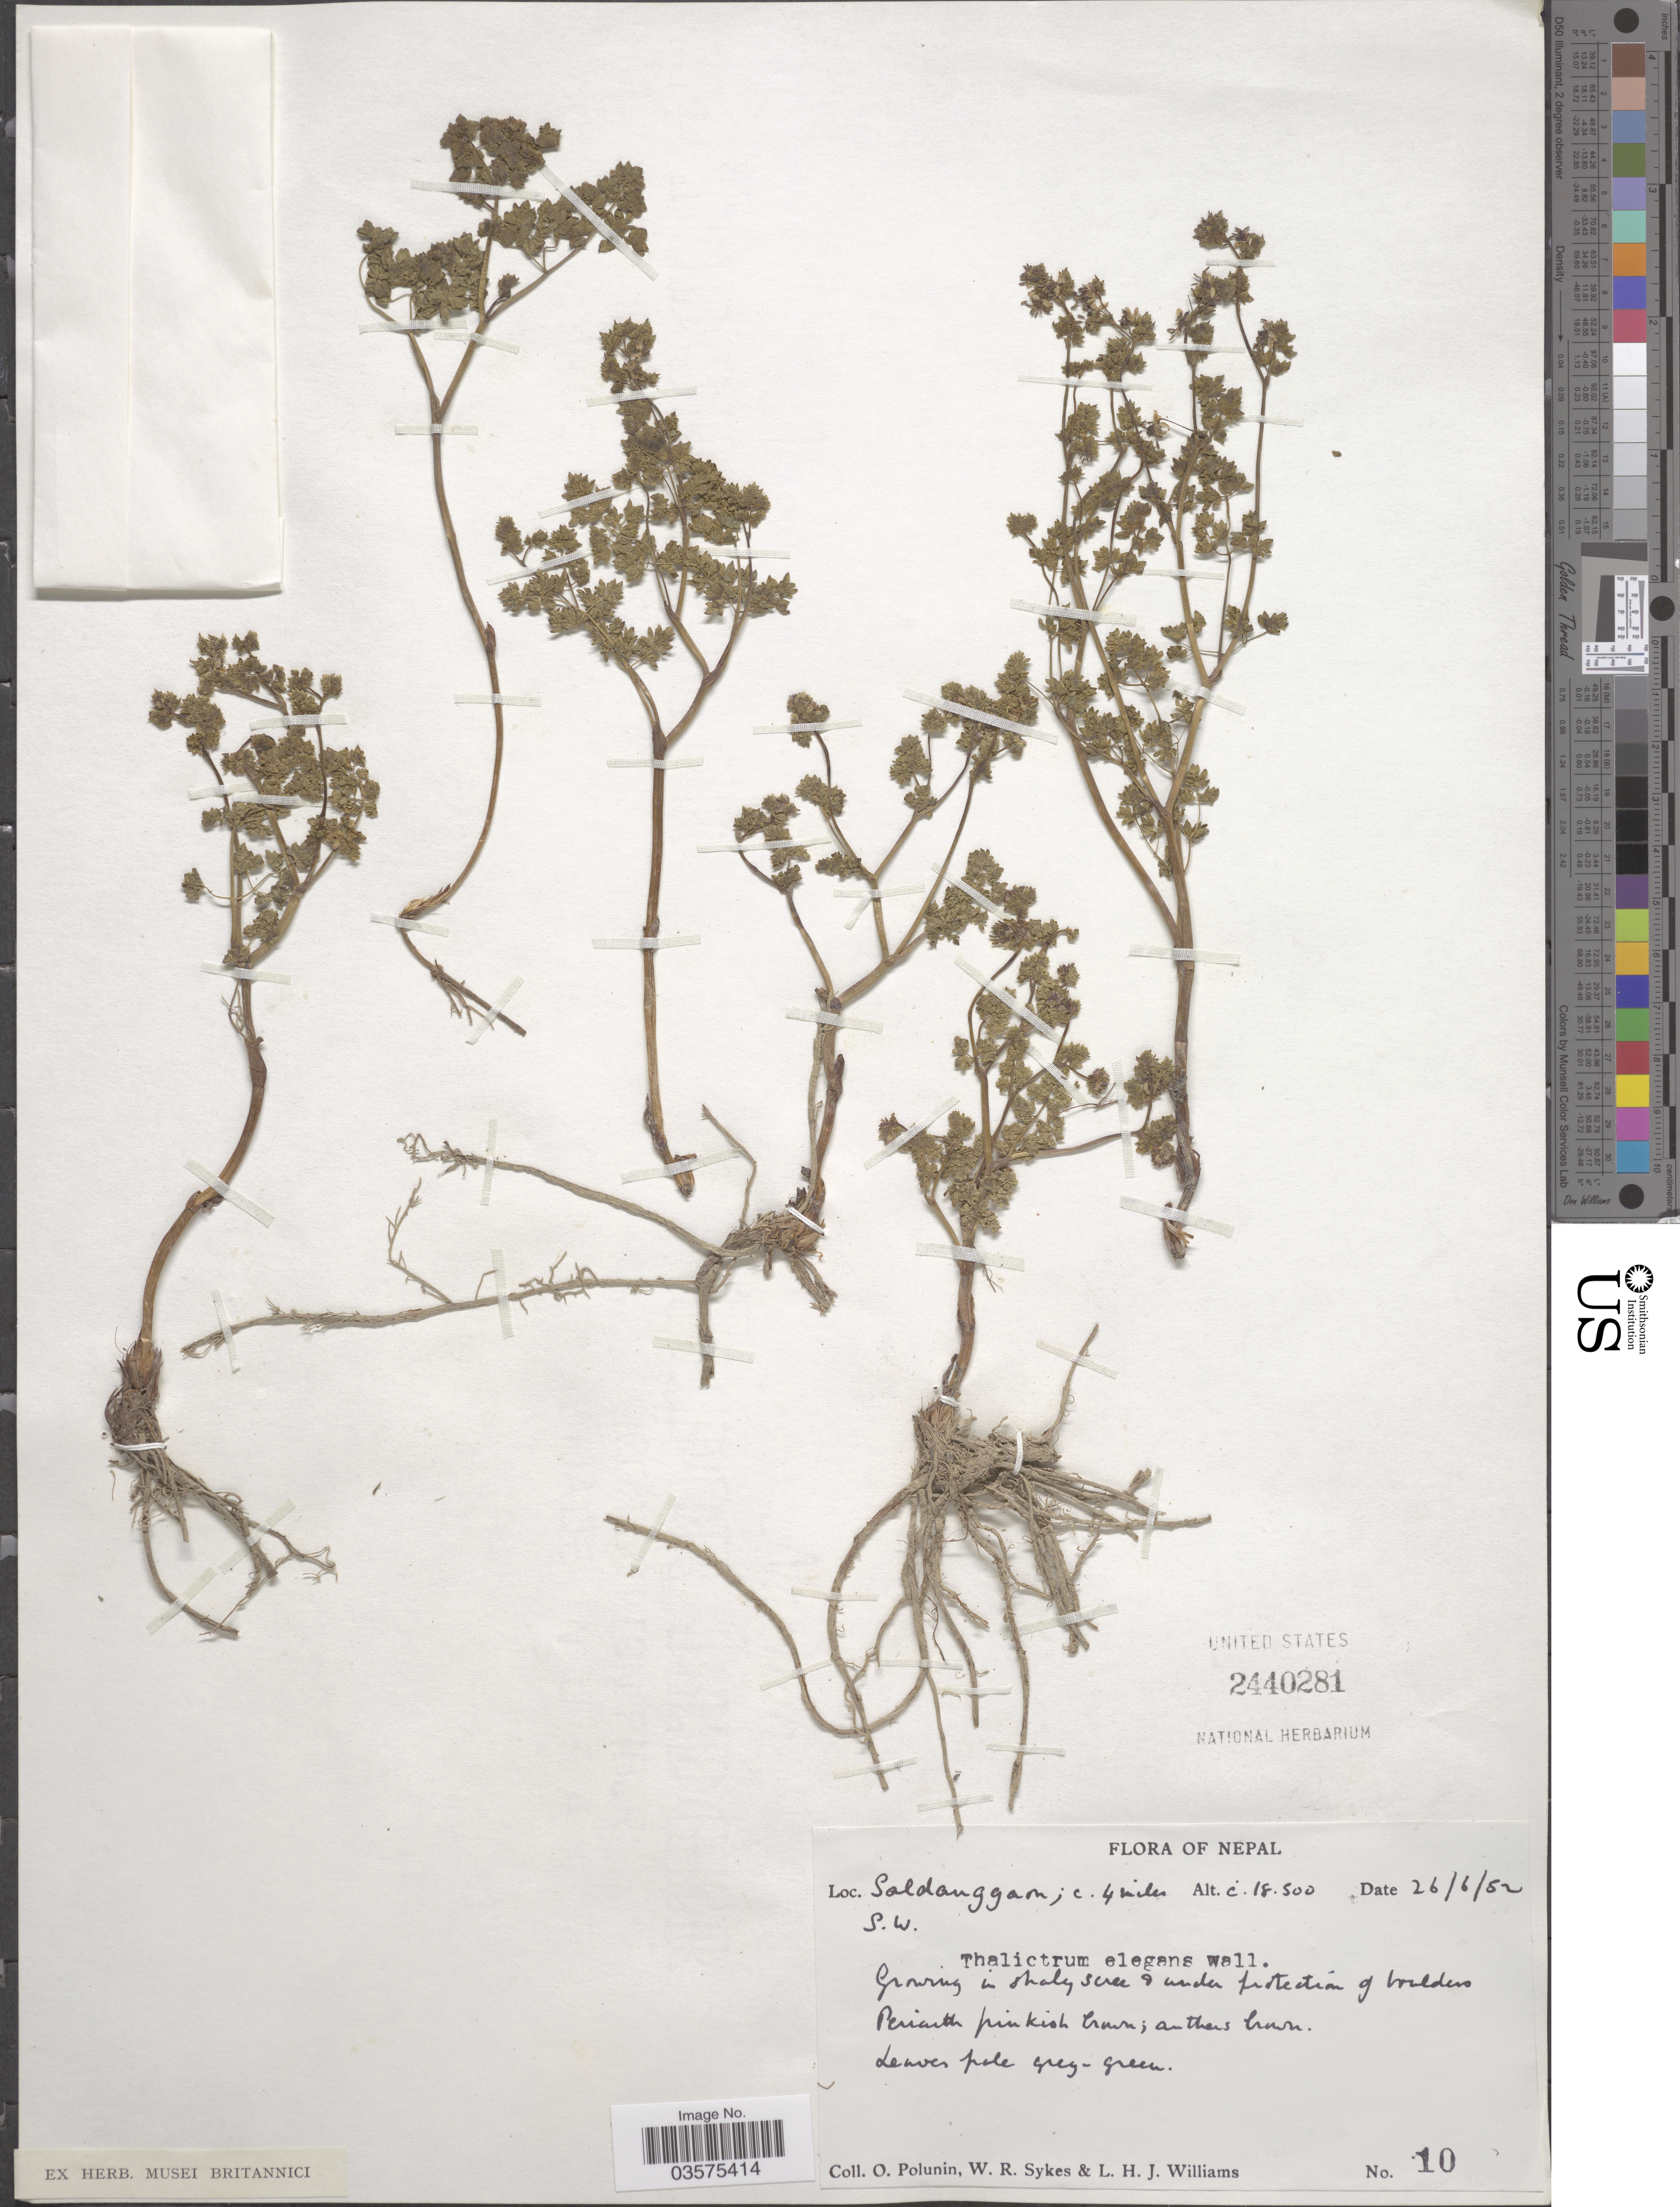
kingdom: Plantae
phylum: Tracheophyta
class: Magnoliopsida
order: Ranunculales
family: Ranunculaceae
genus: Thalictrum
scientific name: Thalictrum elegans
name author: Wall. ex Royle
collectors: O. V. Polunin, W. R. Sykes & L. H. J. Williams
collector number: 10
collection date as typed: Transcribed d/m/y: 26/6/52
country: Nepal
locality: Saldanggan; 4 miles S. W.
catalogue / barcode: US 2440281